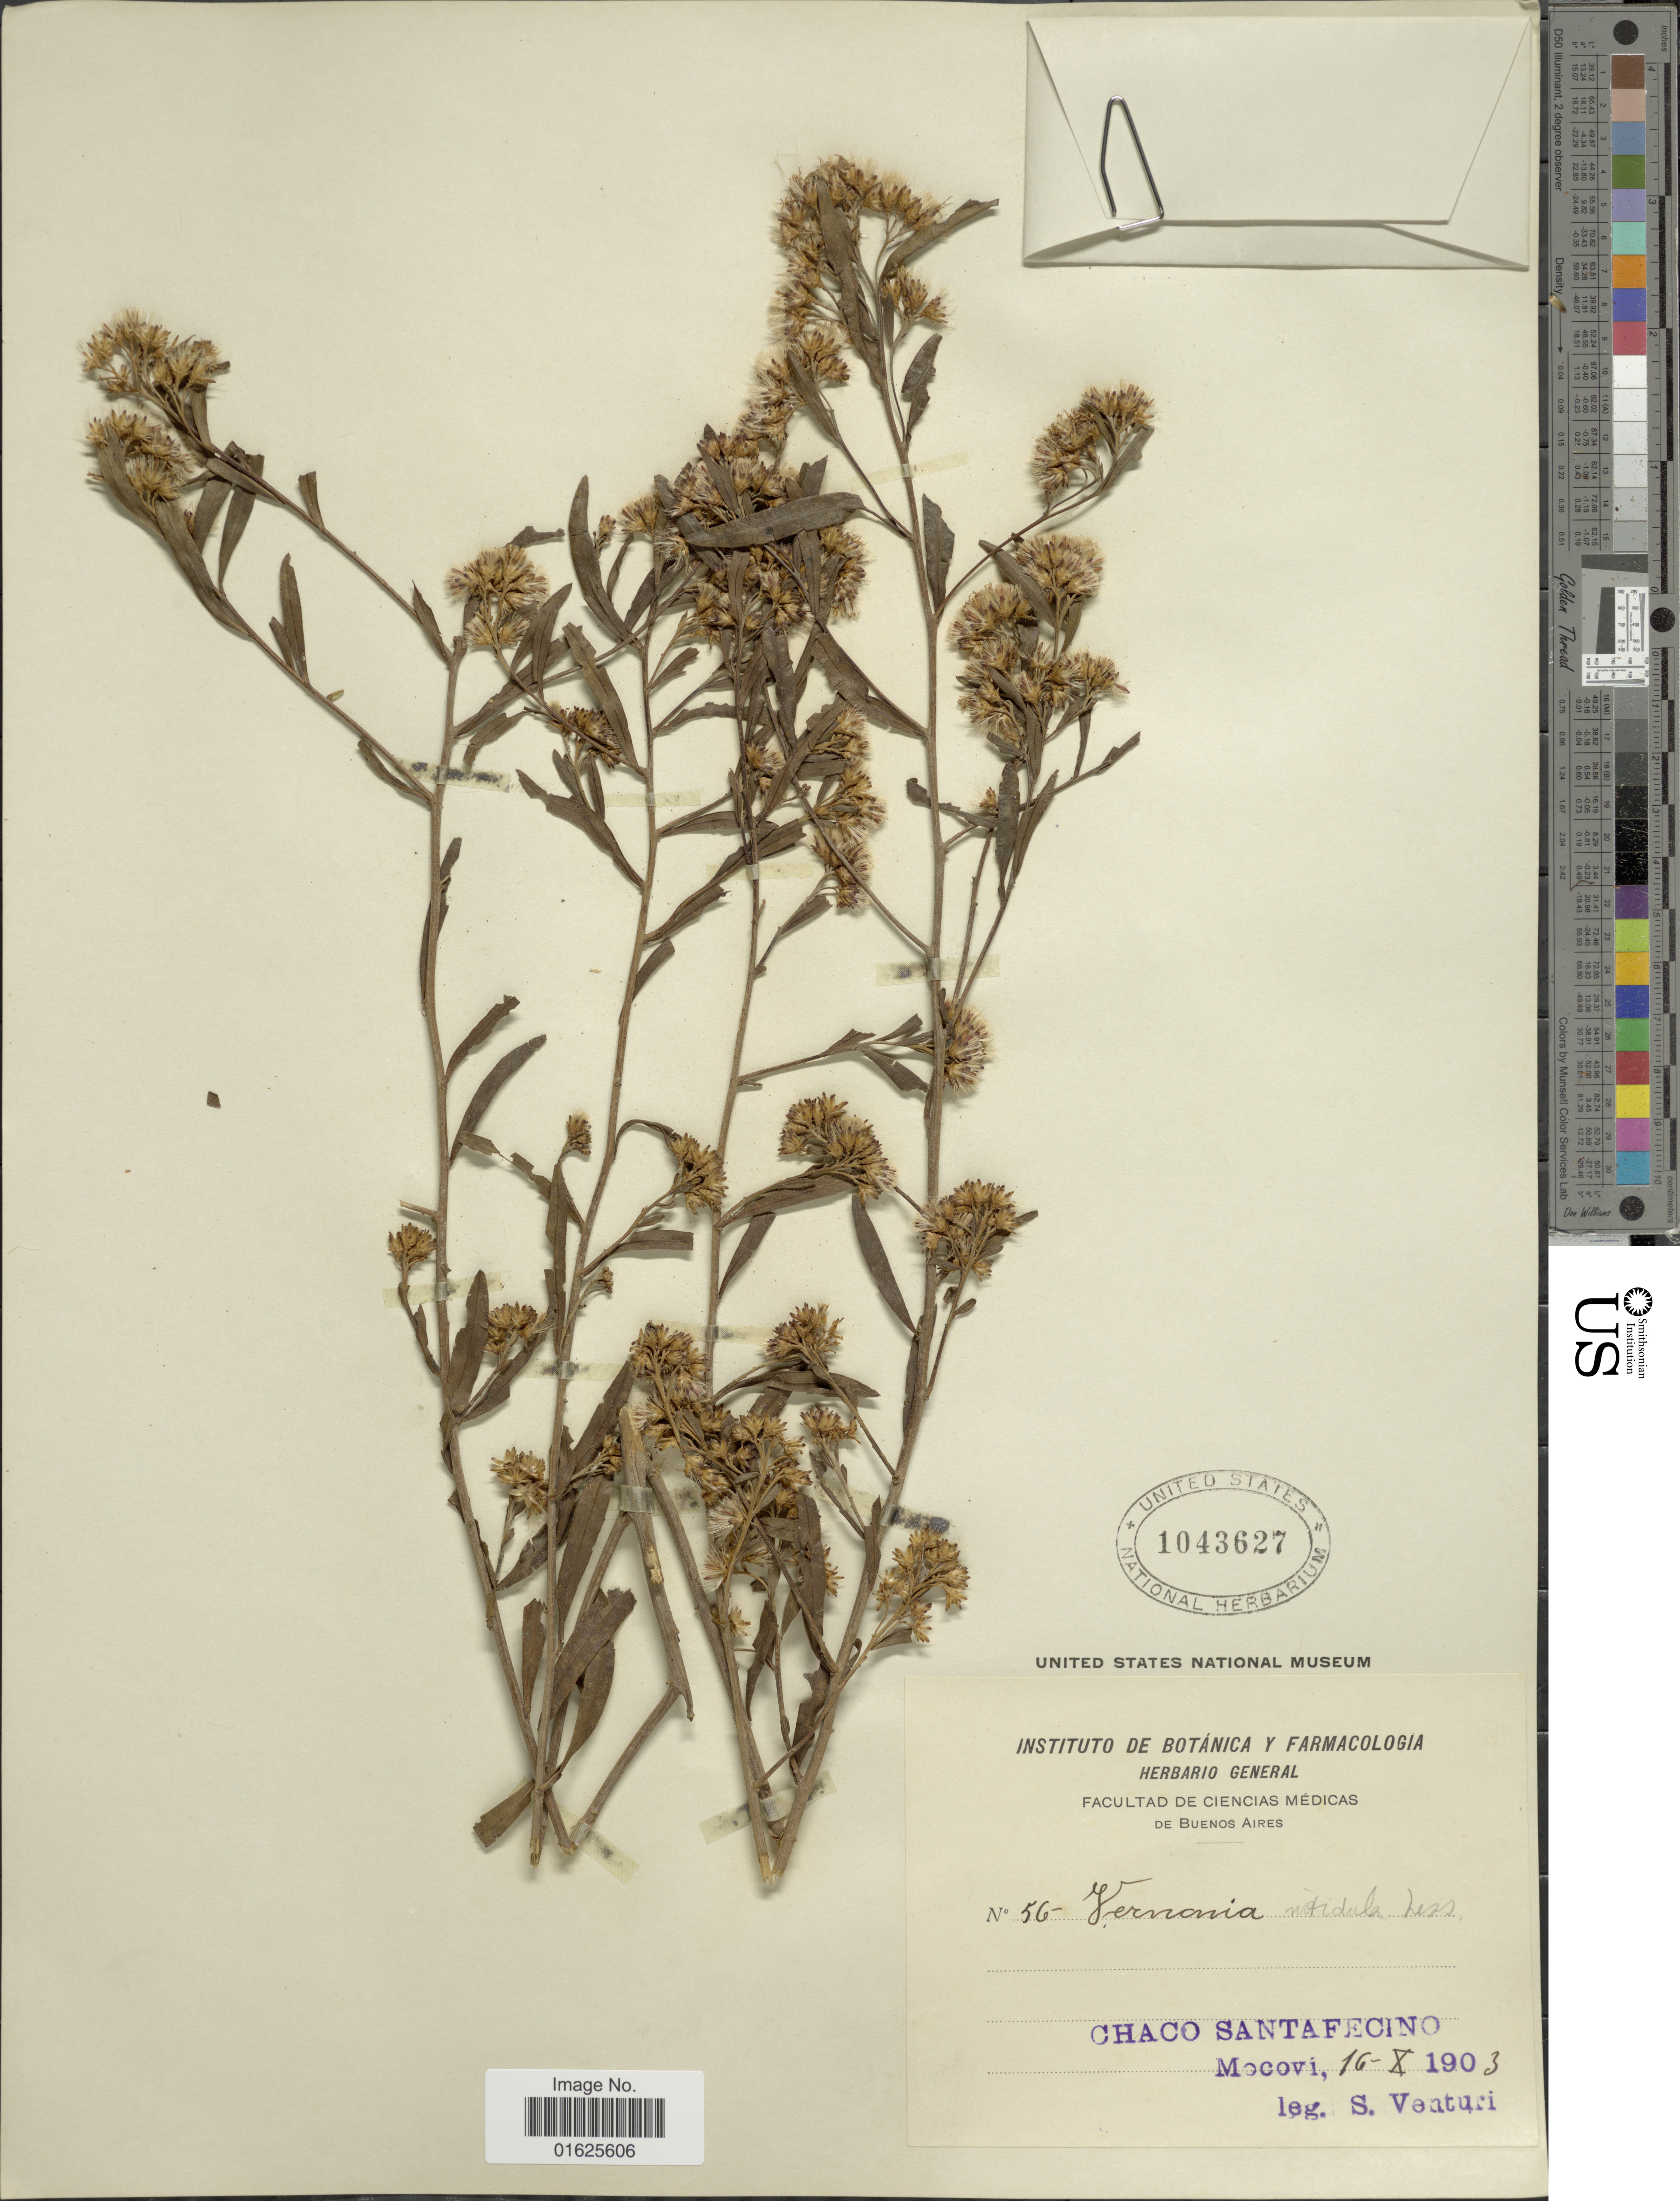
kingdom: Plantae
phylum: Tracheophyta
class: Magnoliopsida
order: Asterales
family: Asteraceae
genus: Vernonanthura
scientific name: Vernonanthura nitidula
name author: (Less.) H. Rob.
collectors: S. Venturi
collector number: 56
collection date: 1903-10-16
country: Argentina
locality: Chaco Santafecino Mocovi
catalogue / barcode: US 1043627